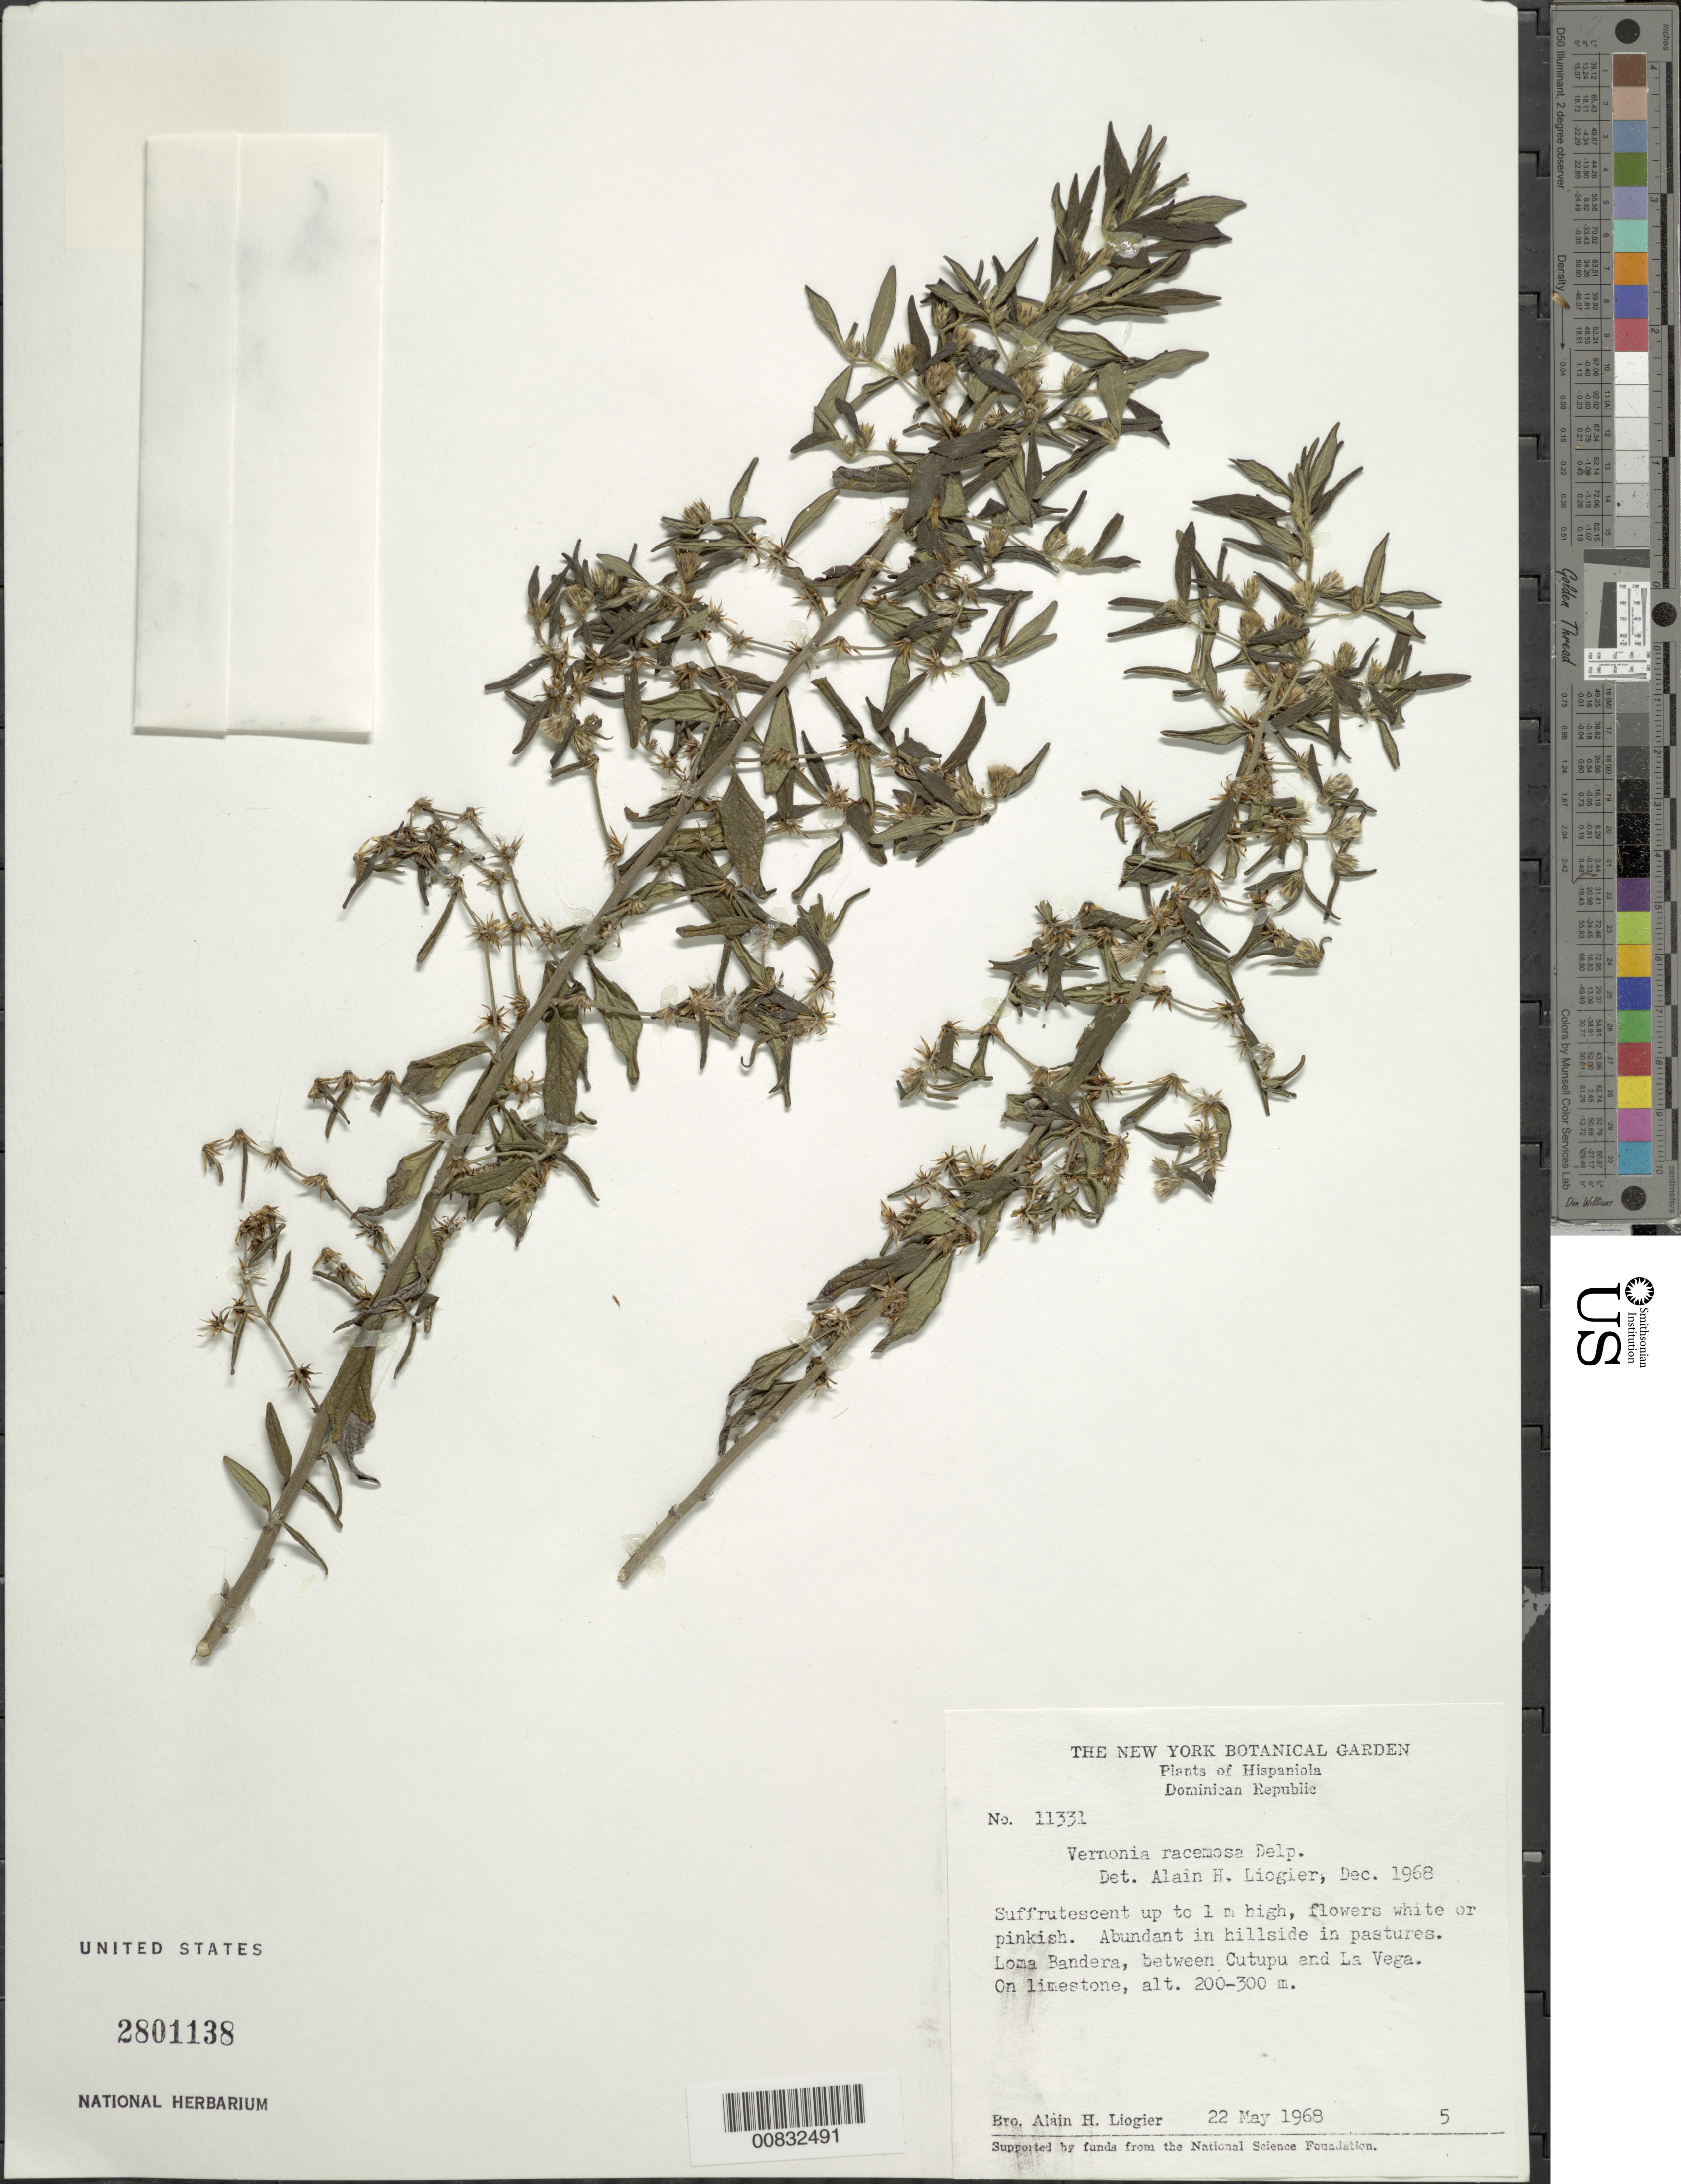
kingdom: Plantae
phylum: Tracheophyta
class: Magnoliopsida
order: Asterales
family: Asteraceae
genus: Lepidaploa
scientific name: Lepidaploa sericea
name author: (Rich.) H. Rob.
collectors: A. H. Liogier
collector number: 11331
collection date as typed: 22 May 1968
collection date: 1968-05-22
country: Dominican Republic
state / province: La Vega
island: Hispaniola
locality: Loma Bandera, between Cutupu and La Vega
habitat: In hillside and pastures on limestone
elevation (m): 200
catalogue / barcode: US 2801138